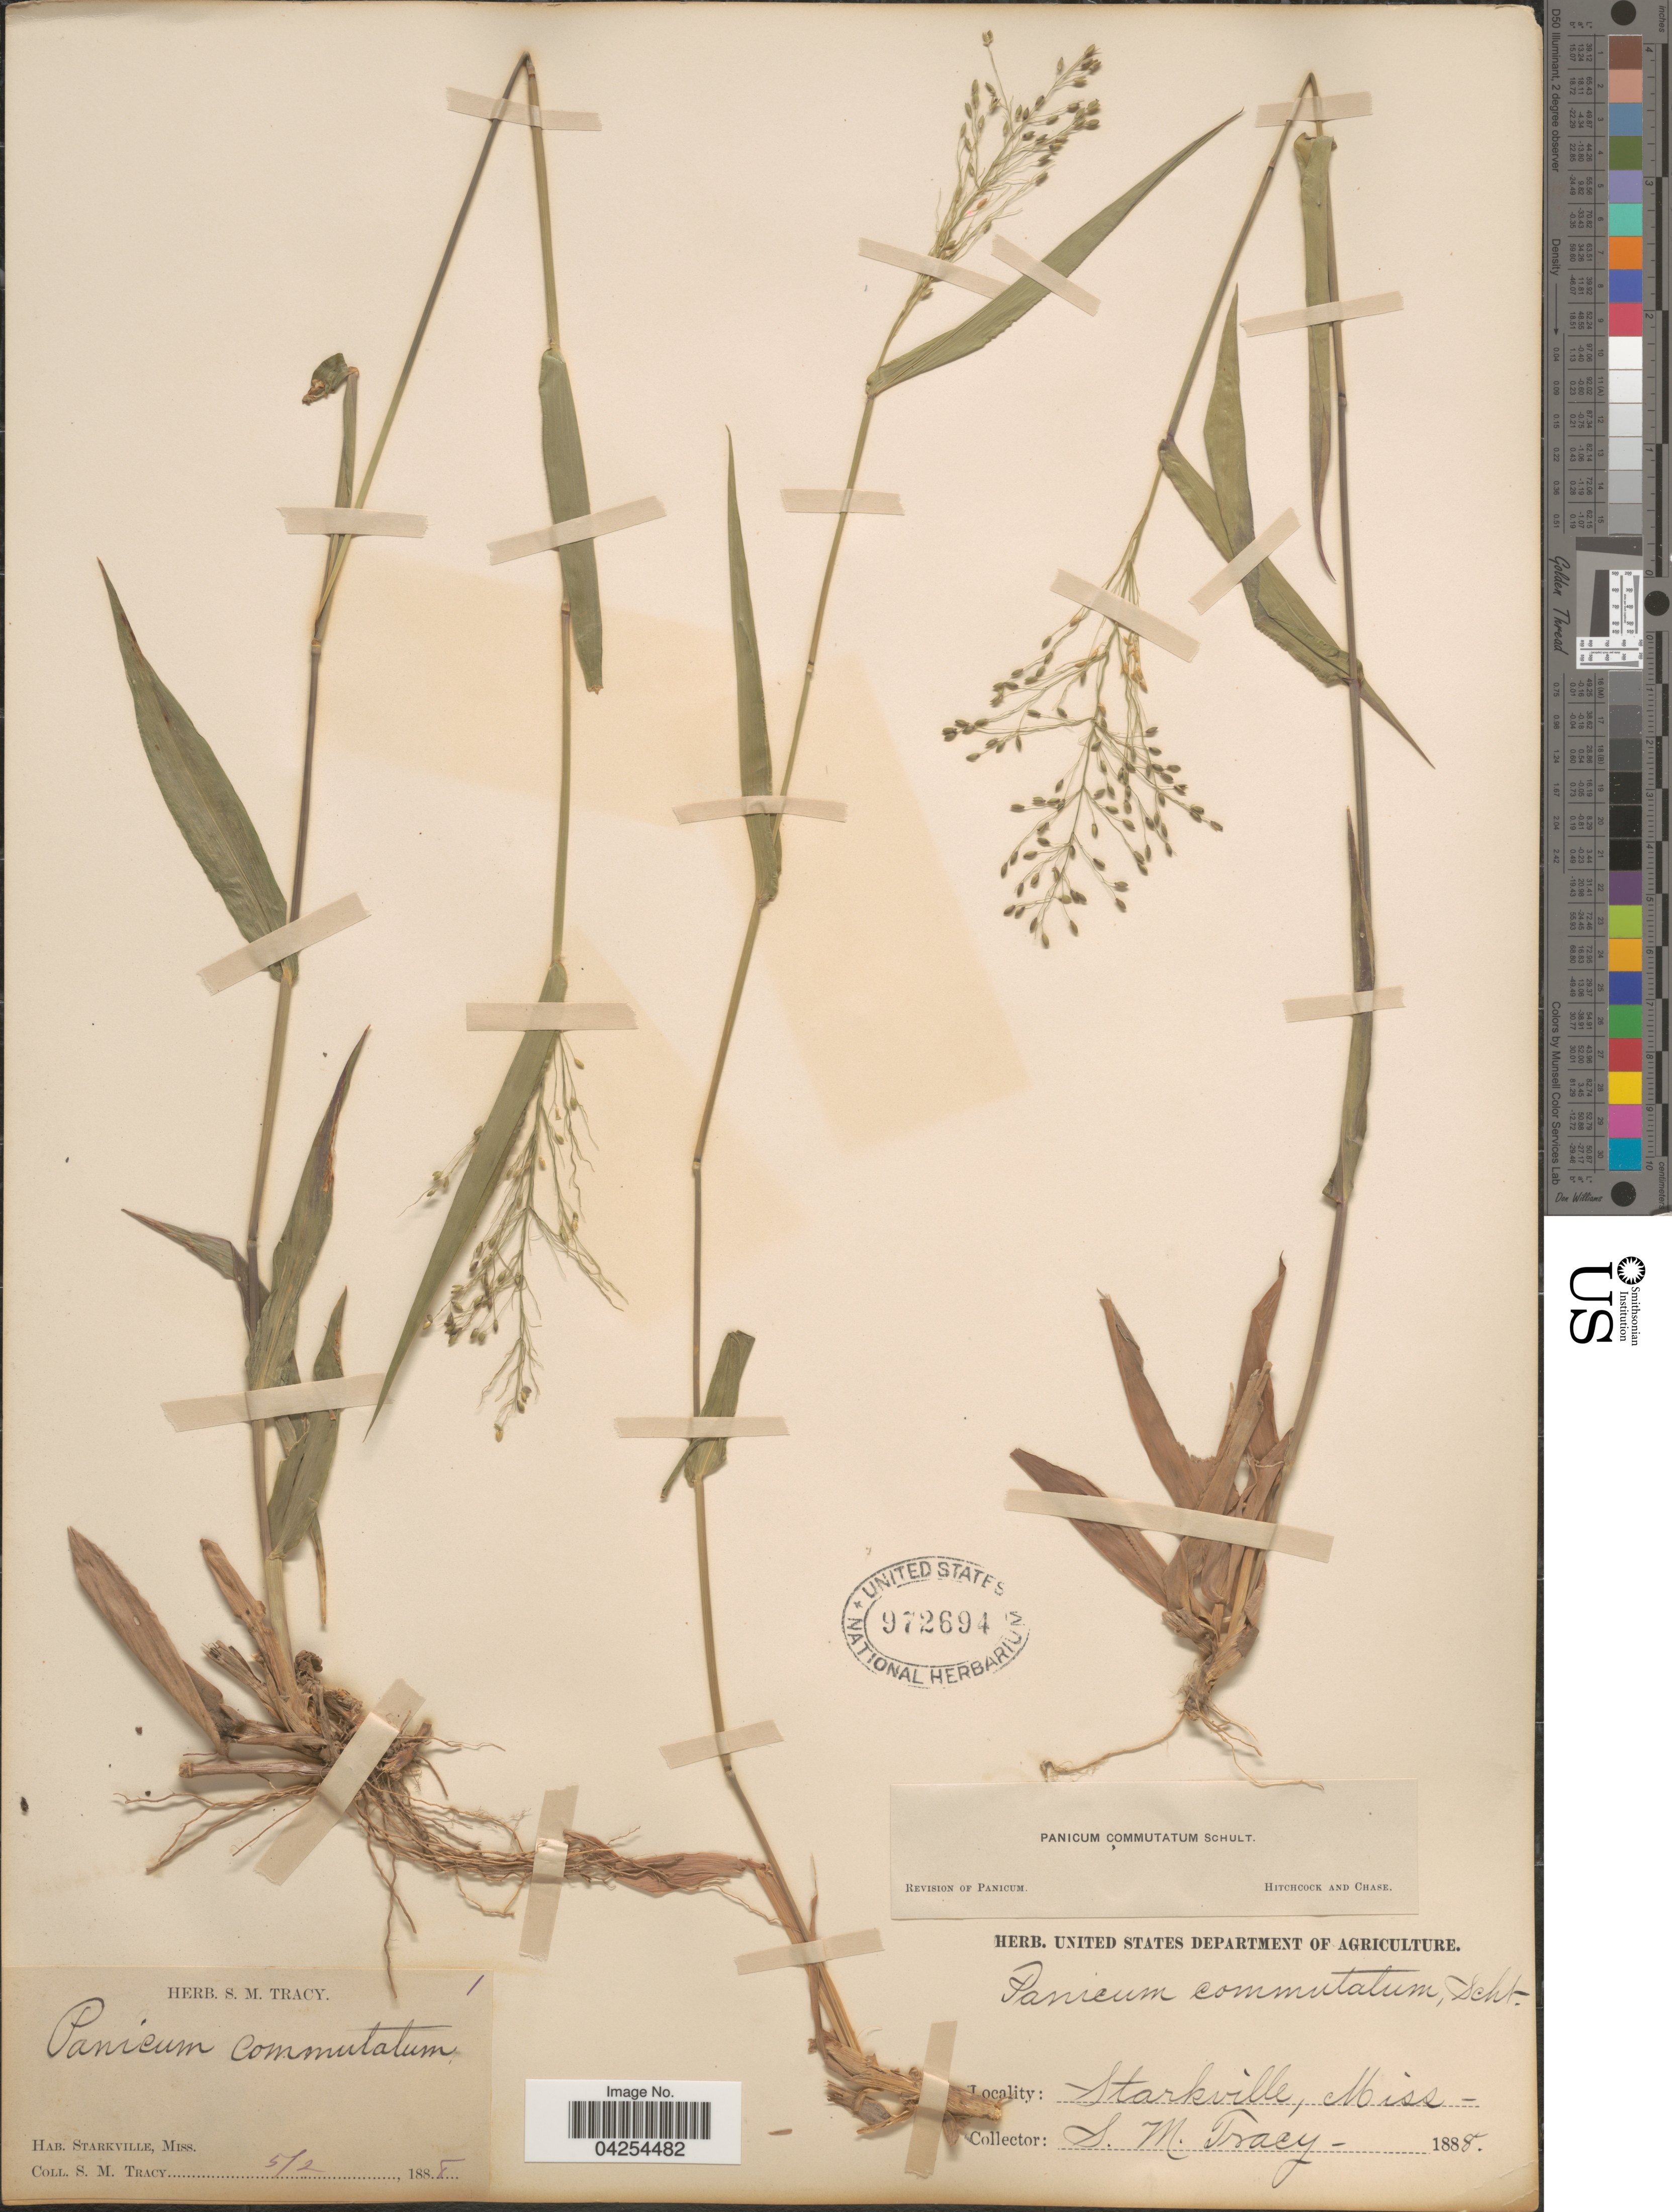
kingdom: Plantae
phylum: Tracheophyta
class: Liliopsida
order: Poales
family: Poaceae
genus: Dichanthelium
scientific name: Dichanthelium commutatum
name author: (Schult.) Gould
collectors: S. M. Tracy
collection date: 1888-05-02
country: United States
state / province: Mississippi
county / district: Oktibbeha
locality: Starkville.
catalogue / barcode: US 972694